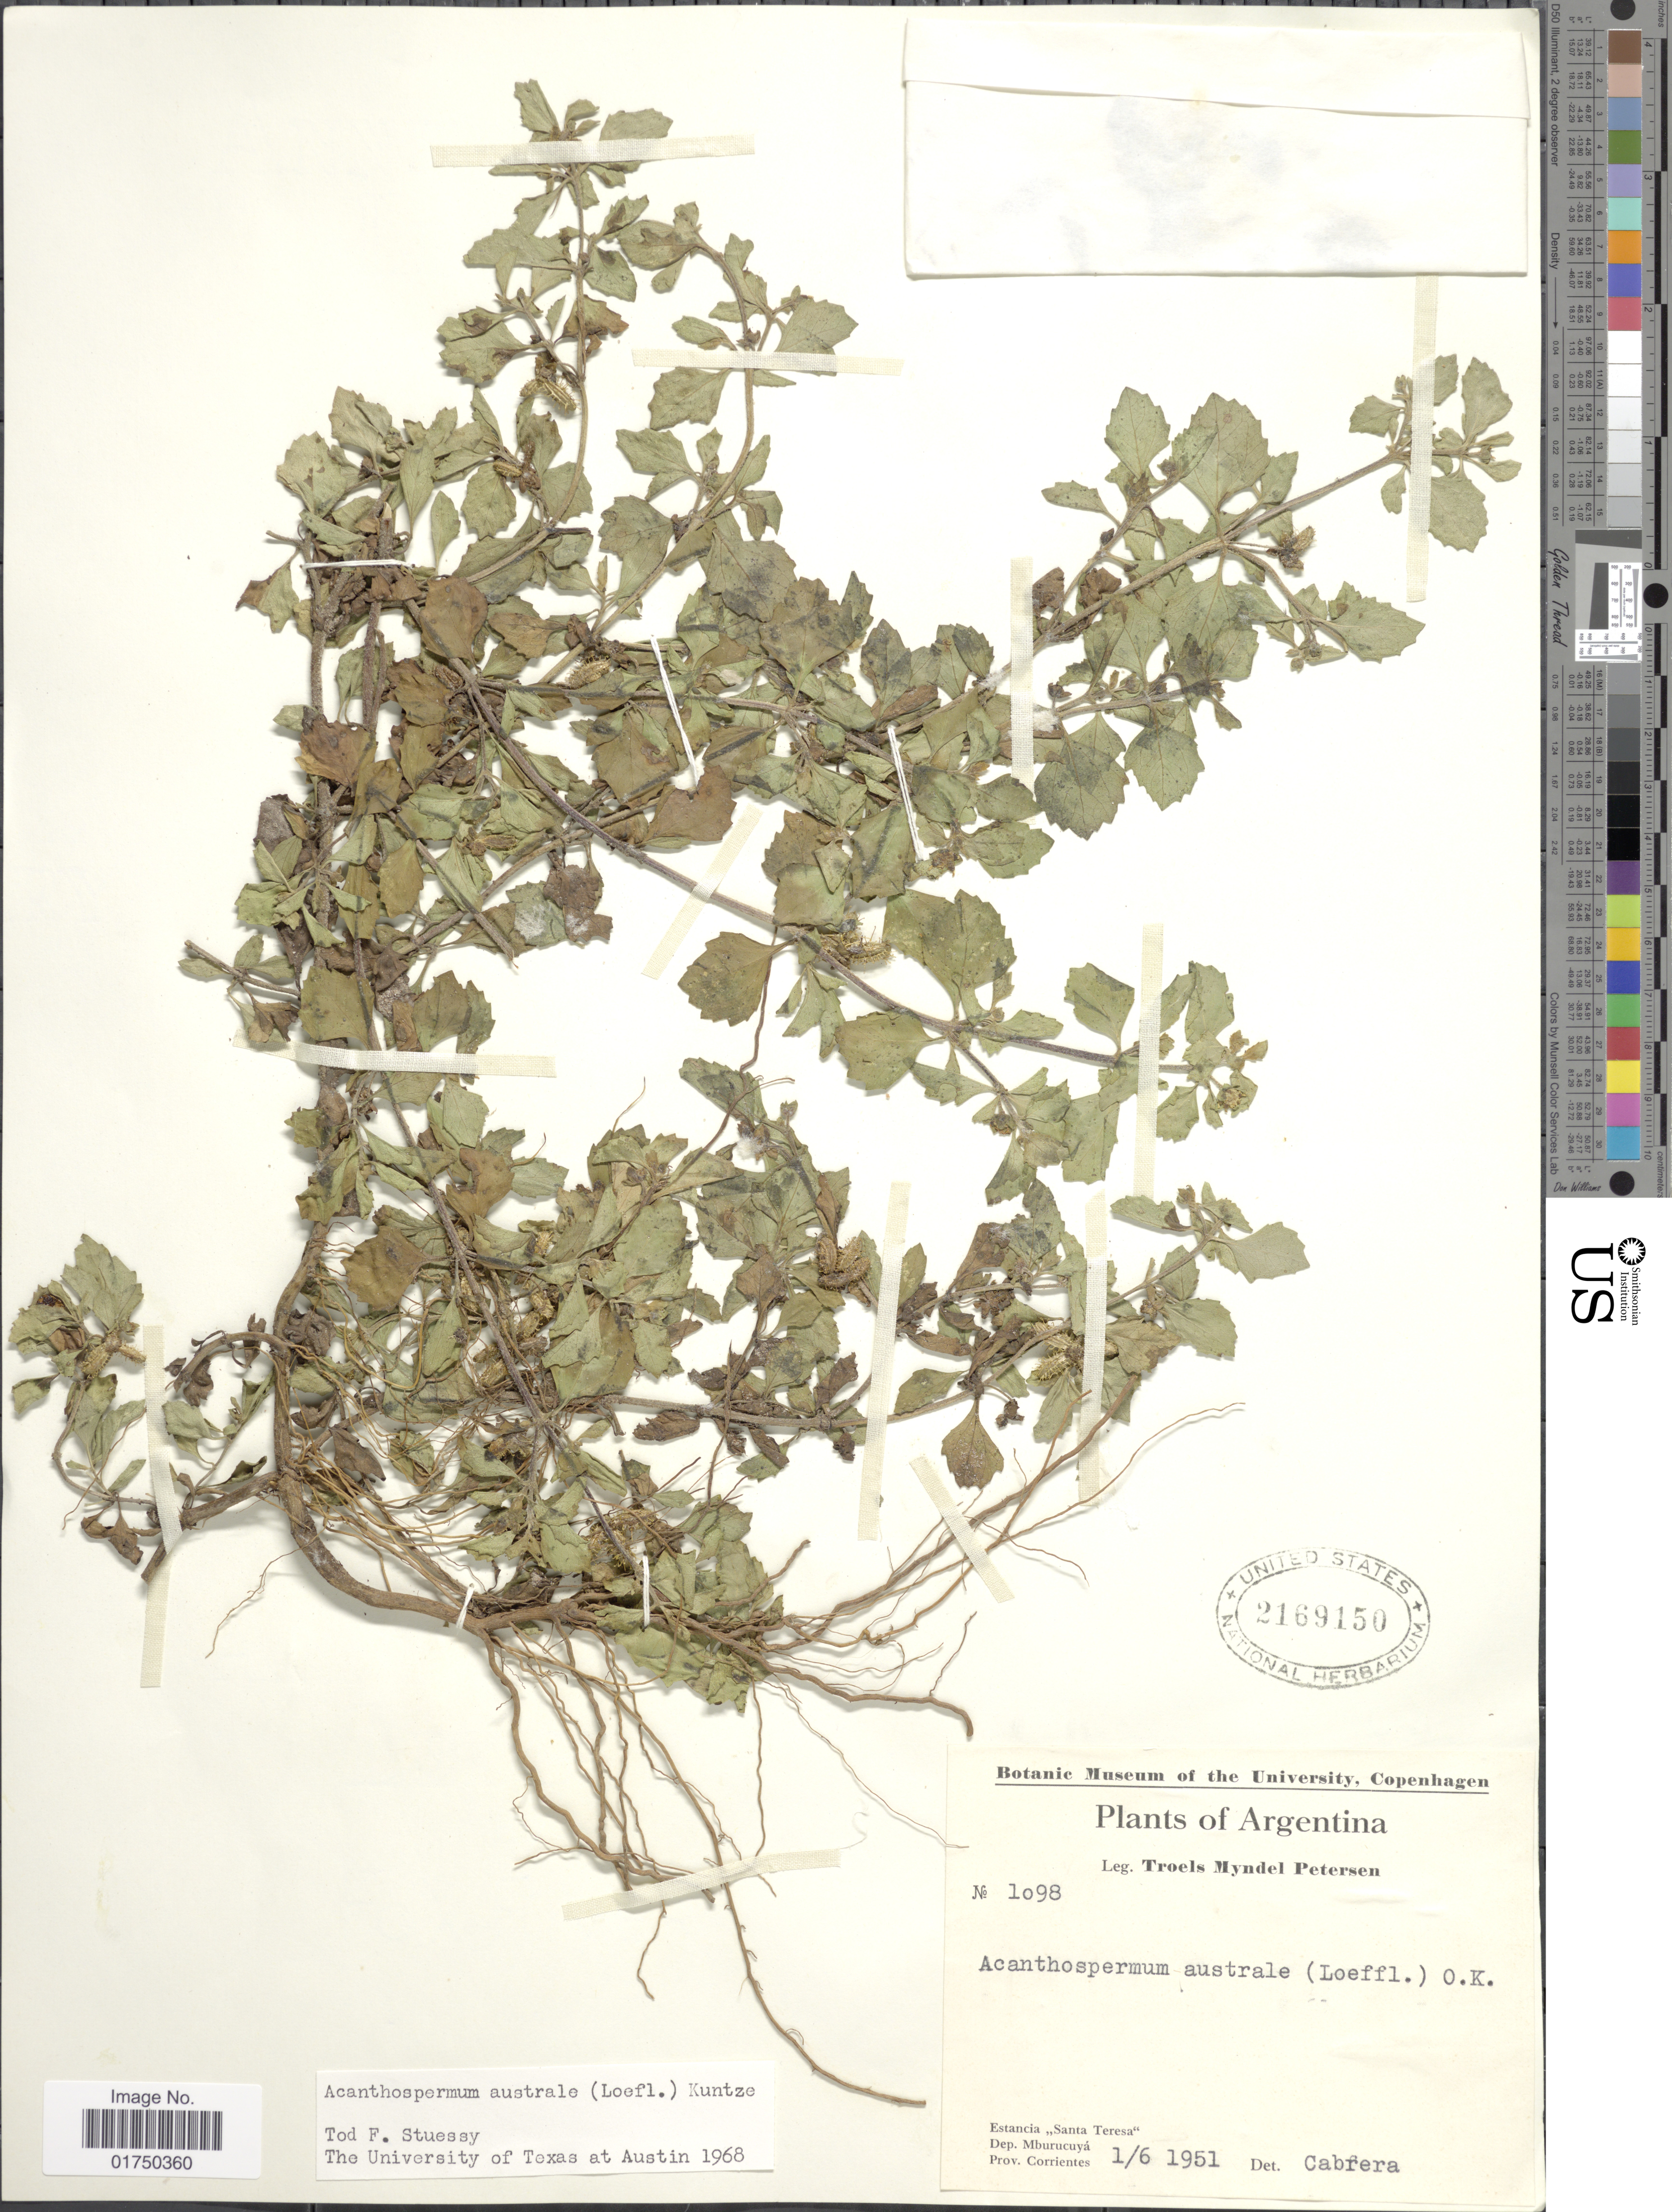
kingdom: Plantae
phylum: Tracheophyta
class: Magnoliopsida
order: Asterales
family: Asteraceae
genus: Acanthospermum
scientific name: Acanthospermum australe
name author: (Loefl.) Kuntze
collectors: T. M. Petersen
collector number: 1098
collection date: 1951-06-01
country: Argentina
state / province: Corrientes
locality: Estancia "Santa Teresa". Dep. Mburucuyá. Prov. Corrientes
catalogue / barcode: US 2169150